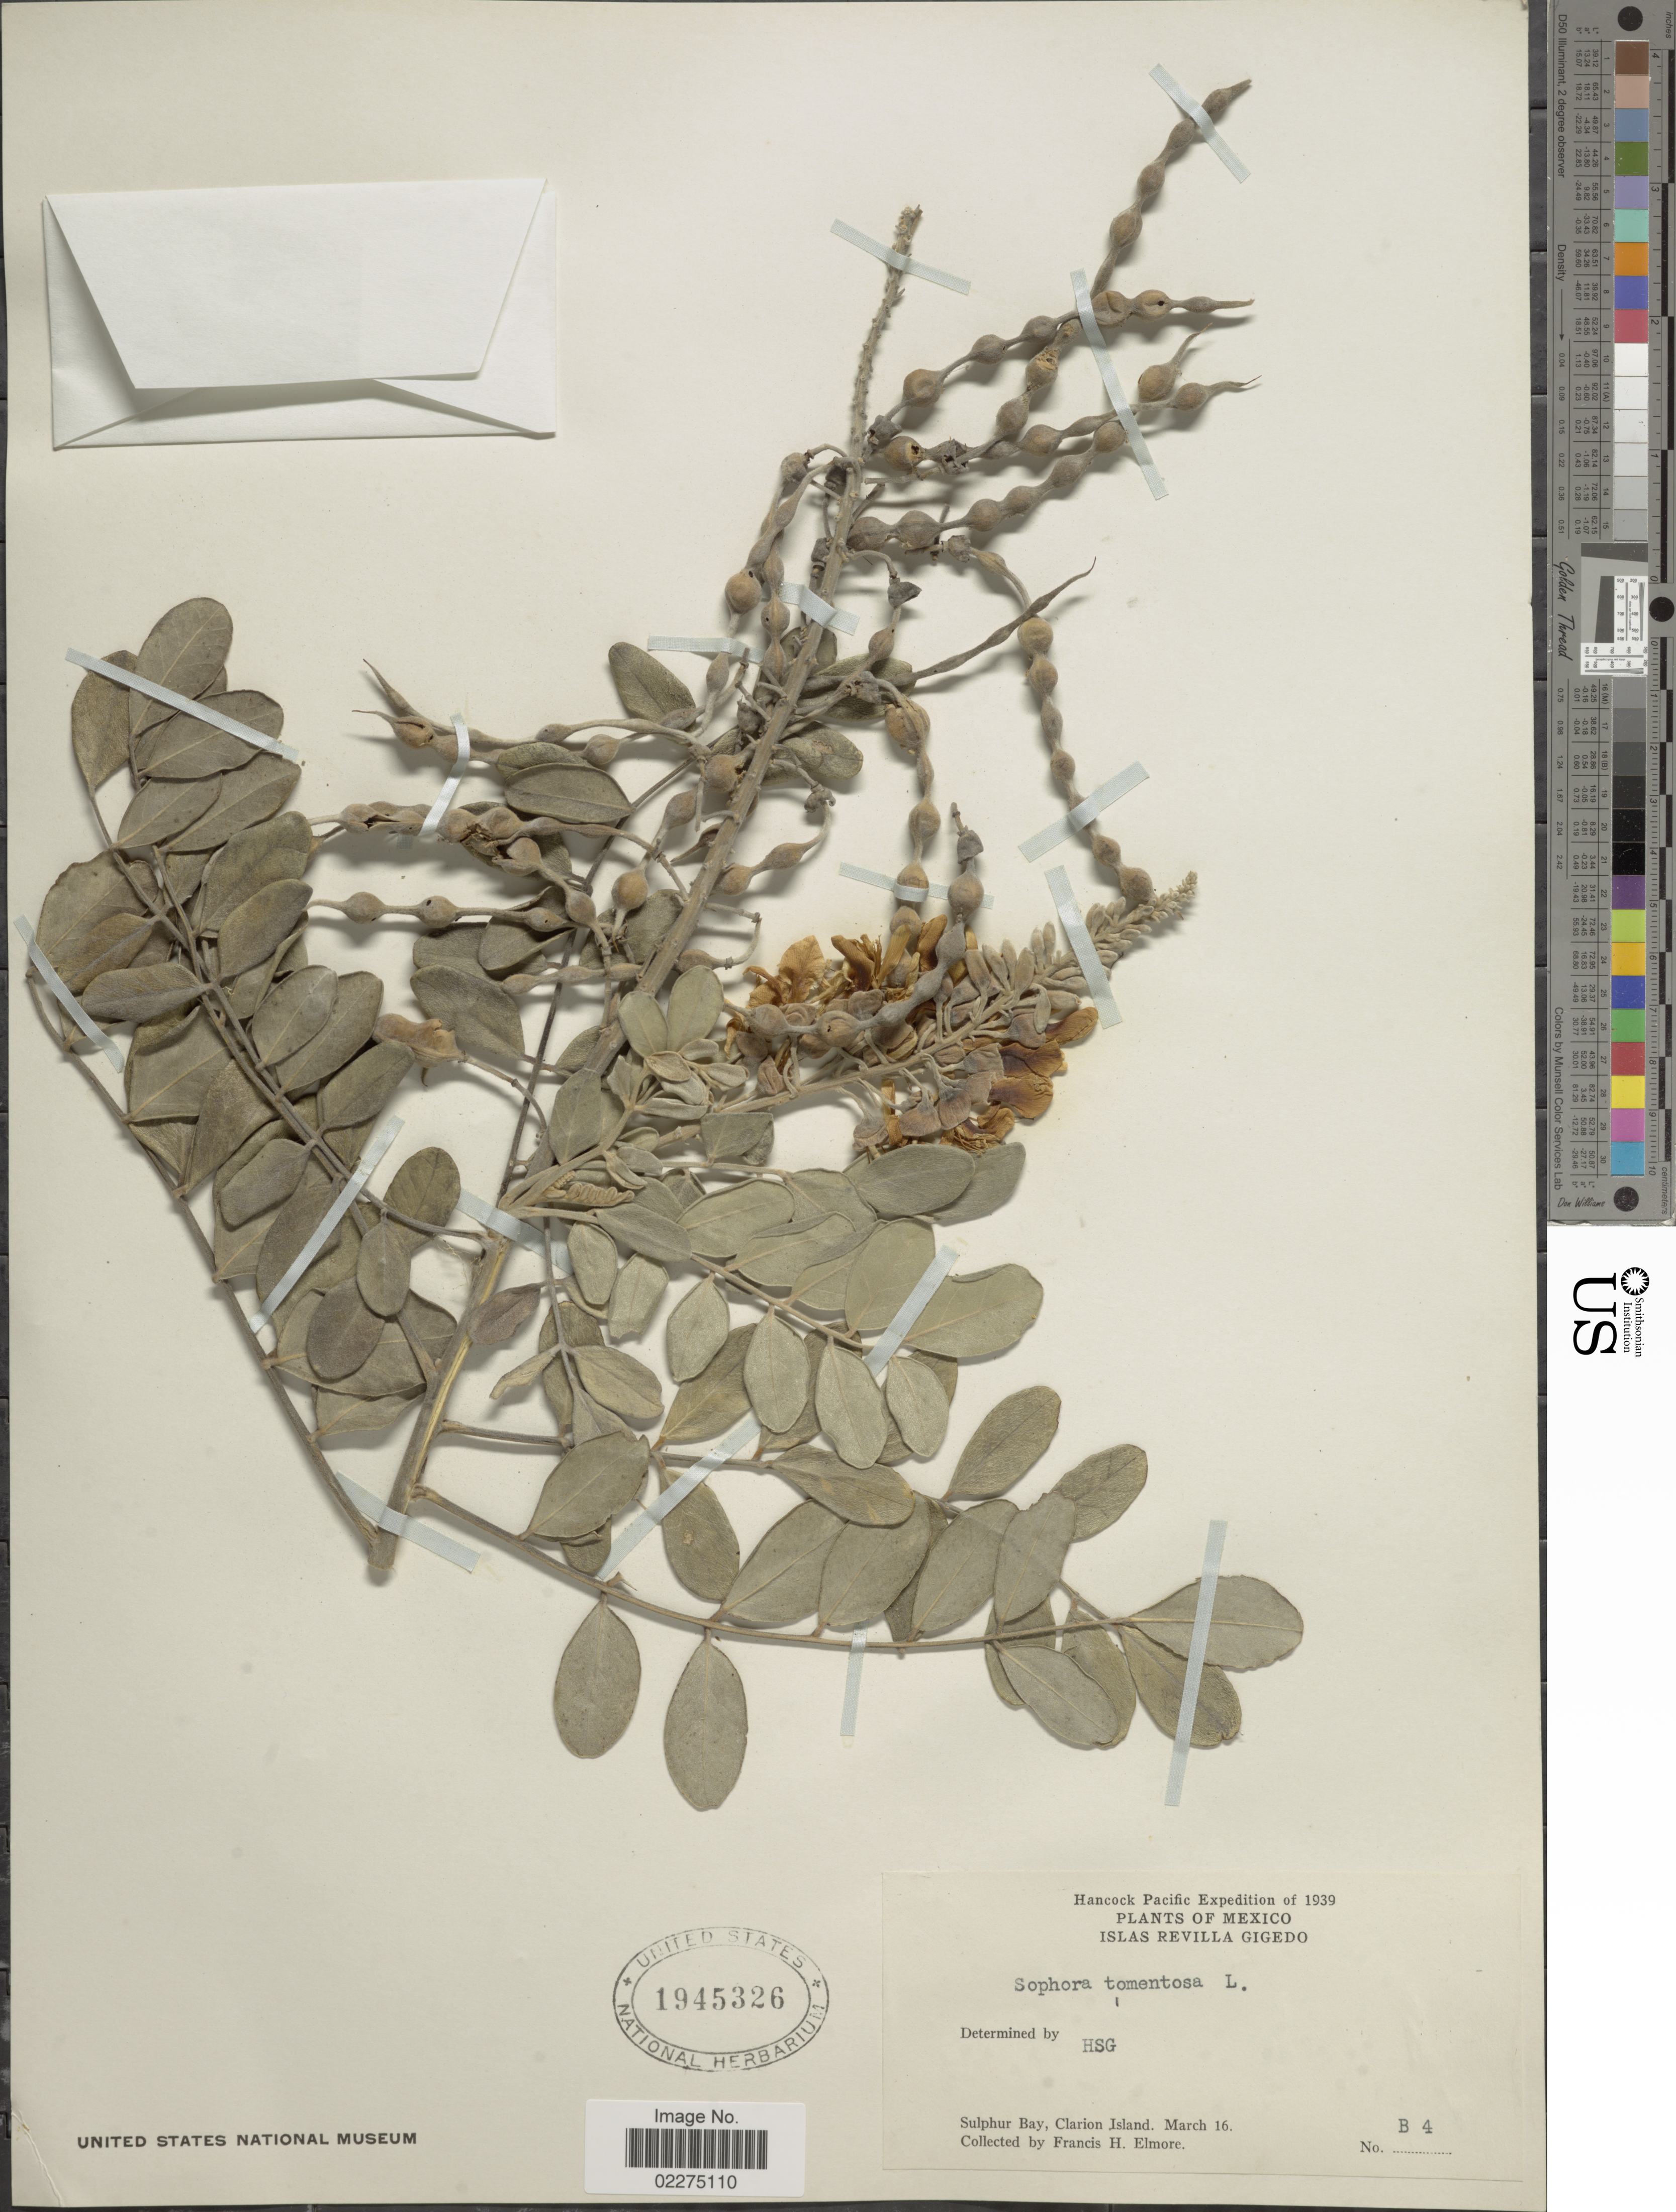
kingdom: Plantae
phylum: Tracheophyta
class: Magnoliopsida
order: Fabales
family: Fabaceae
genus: Sophora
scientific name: Sophora tomentosa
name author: L.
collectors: F. H. Elmore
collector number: B 4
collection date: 1939-03-16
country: Mexico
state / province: Colima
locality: Sulphur Bay, Clarion Island, Islas Revilla Gigedo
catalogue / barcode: US 1945326